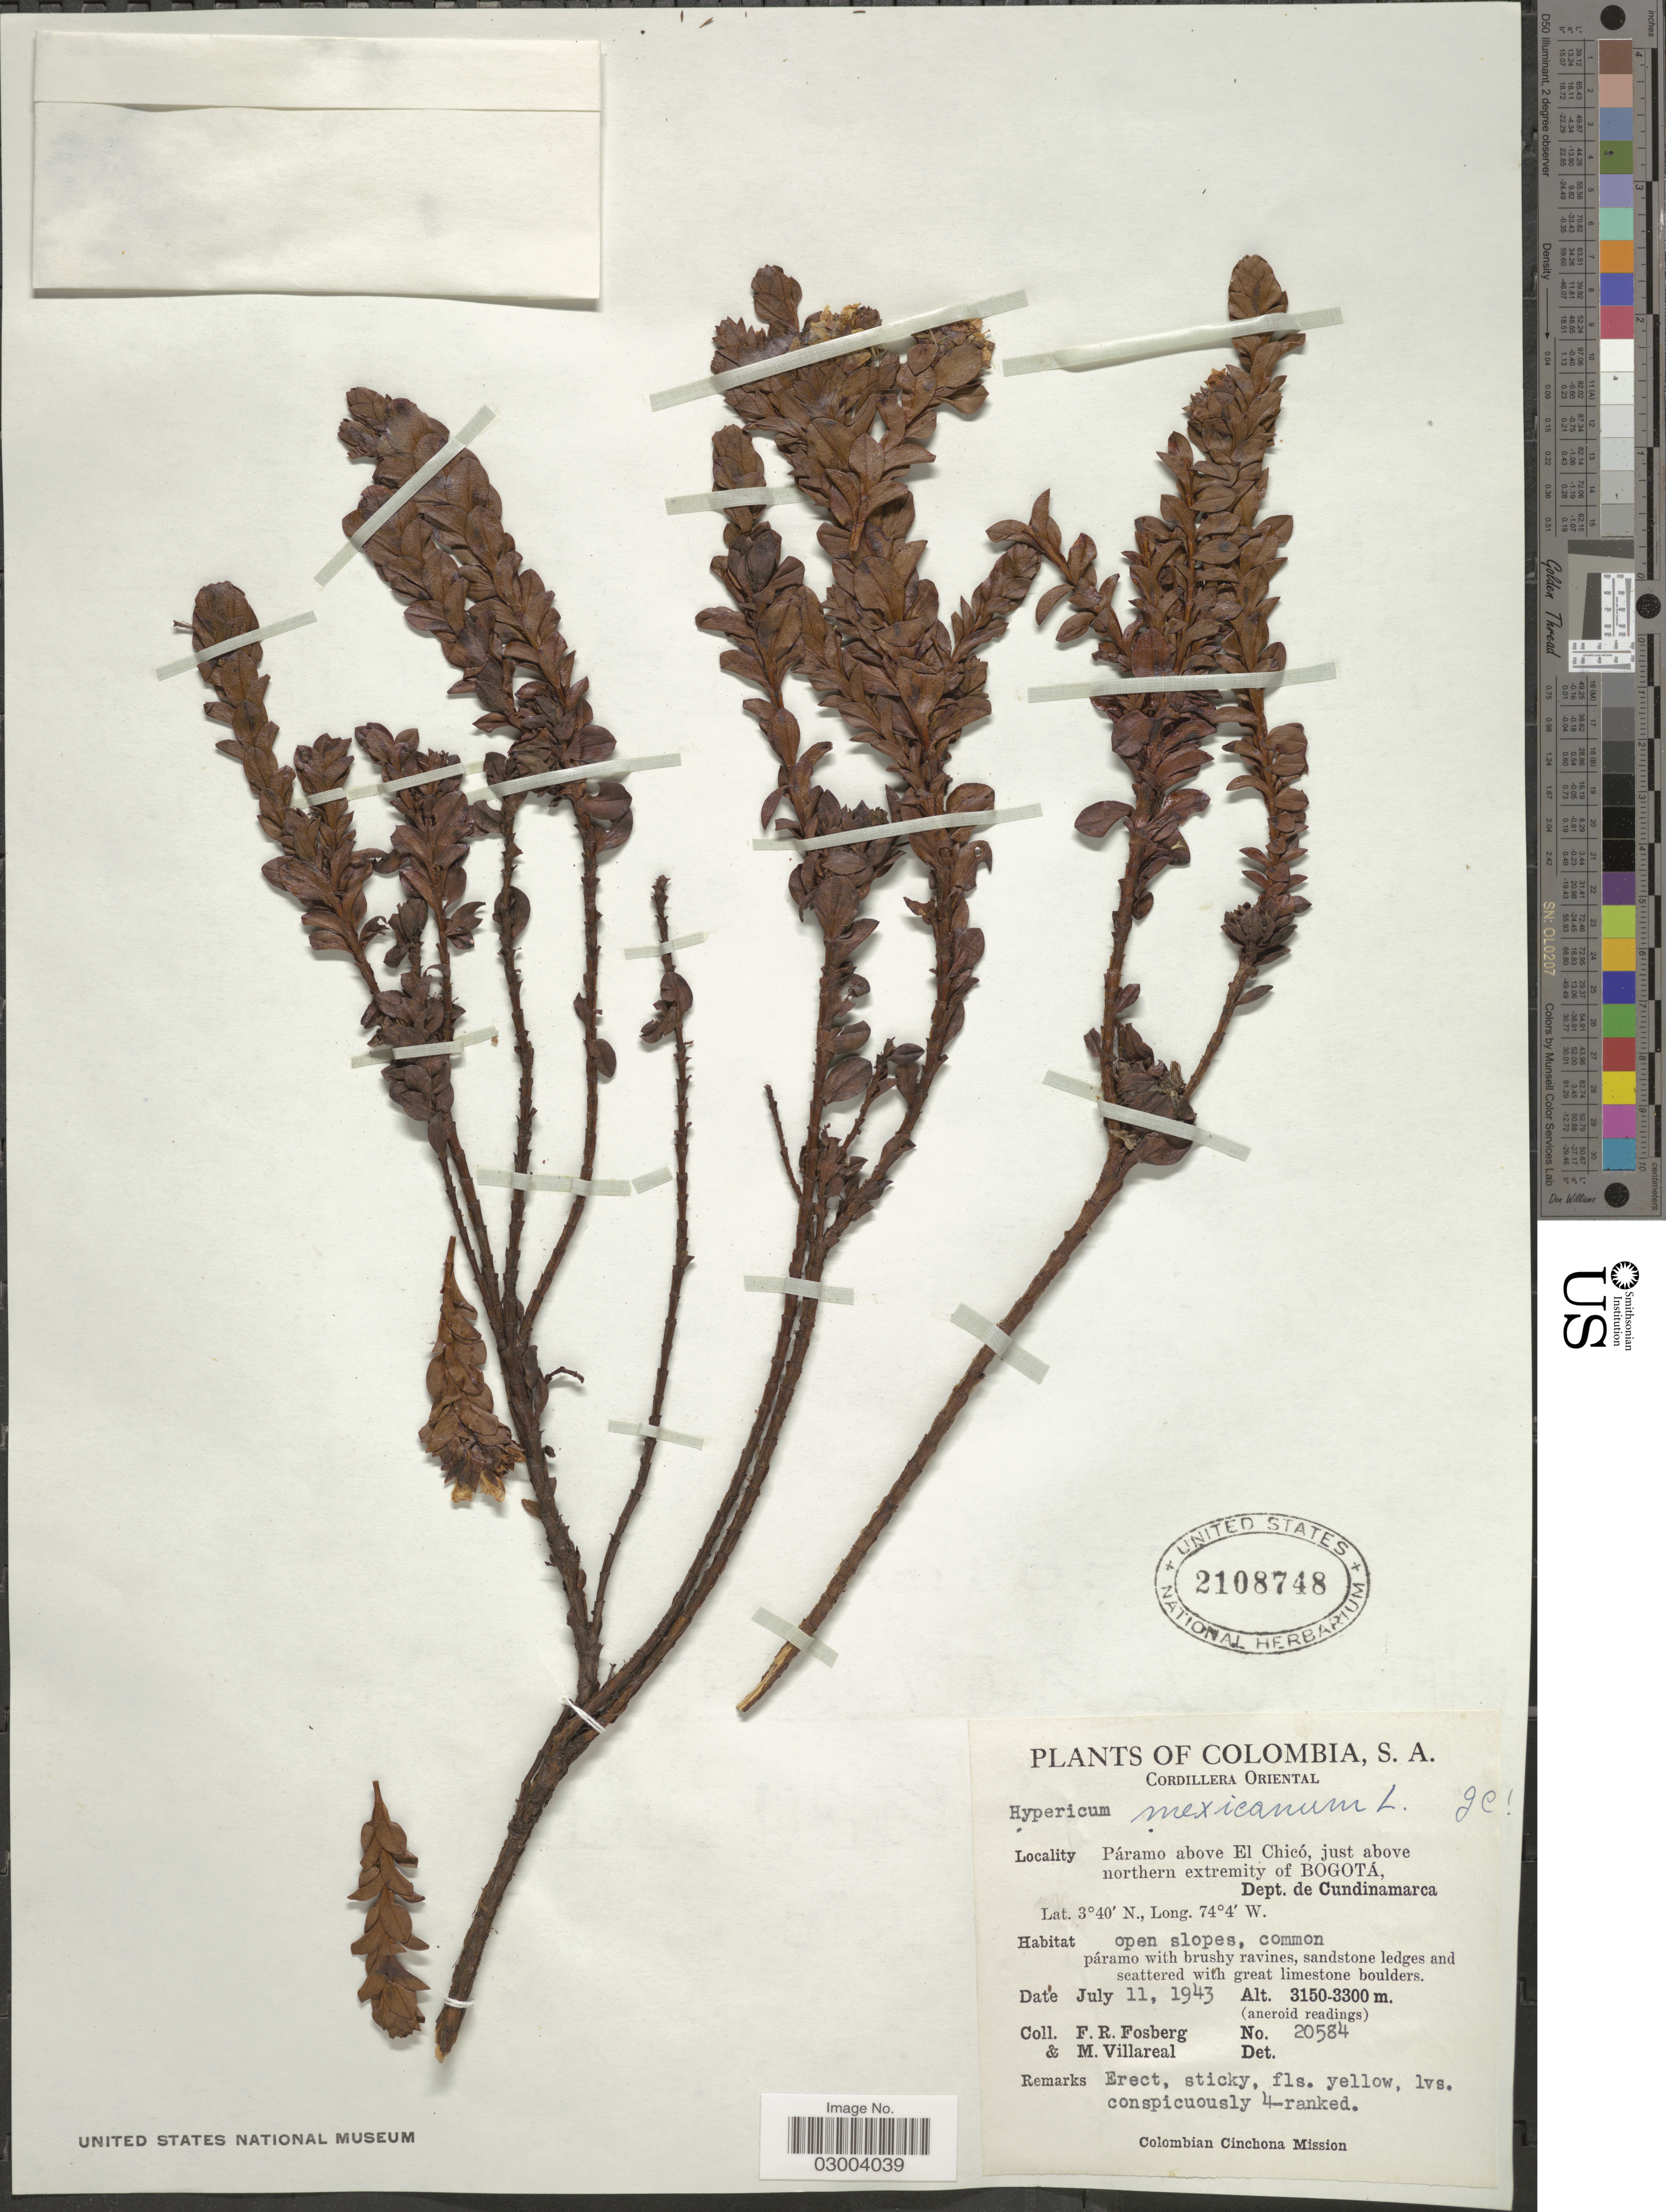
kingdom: Plantae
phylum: Tracheophyta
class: Magnoliopsida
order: Malpighiales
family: Hypericaceae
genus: Hypericum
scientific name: Hypericum mexicanum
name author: L.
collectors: F. R. Fosberg & M. Villareal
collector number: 20584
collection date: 1943-07-11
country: Colombia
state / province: Cundinamarca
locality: Cordillera Oriental, Páramo above El Chicó, just above northern extremity of Bogotá, Dept. de Cundinamarca.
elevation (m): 3150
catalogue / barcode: US 2108748